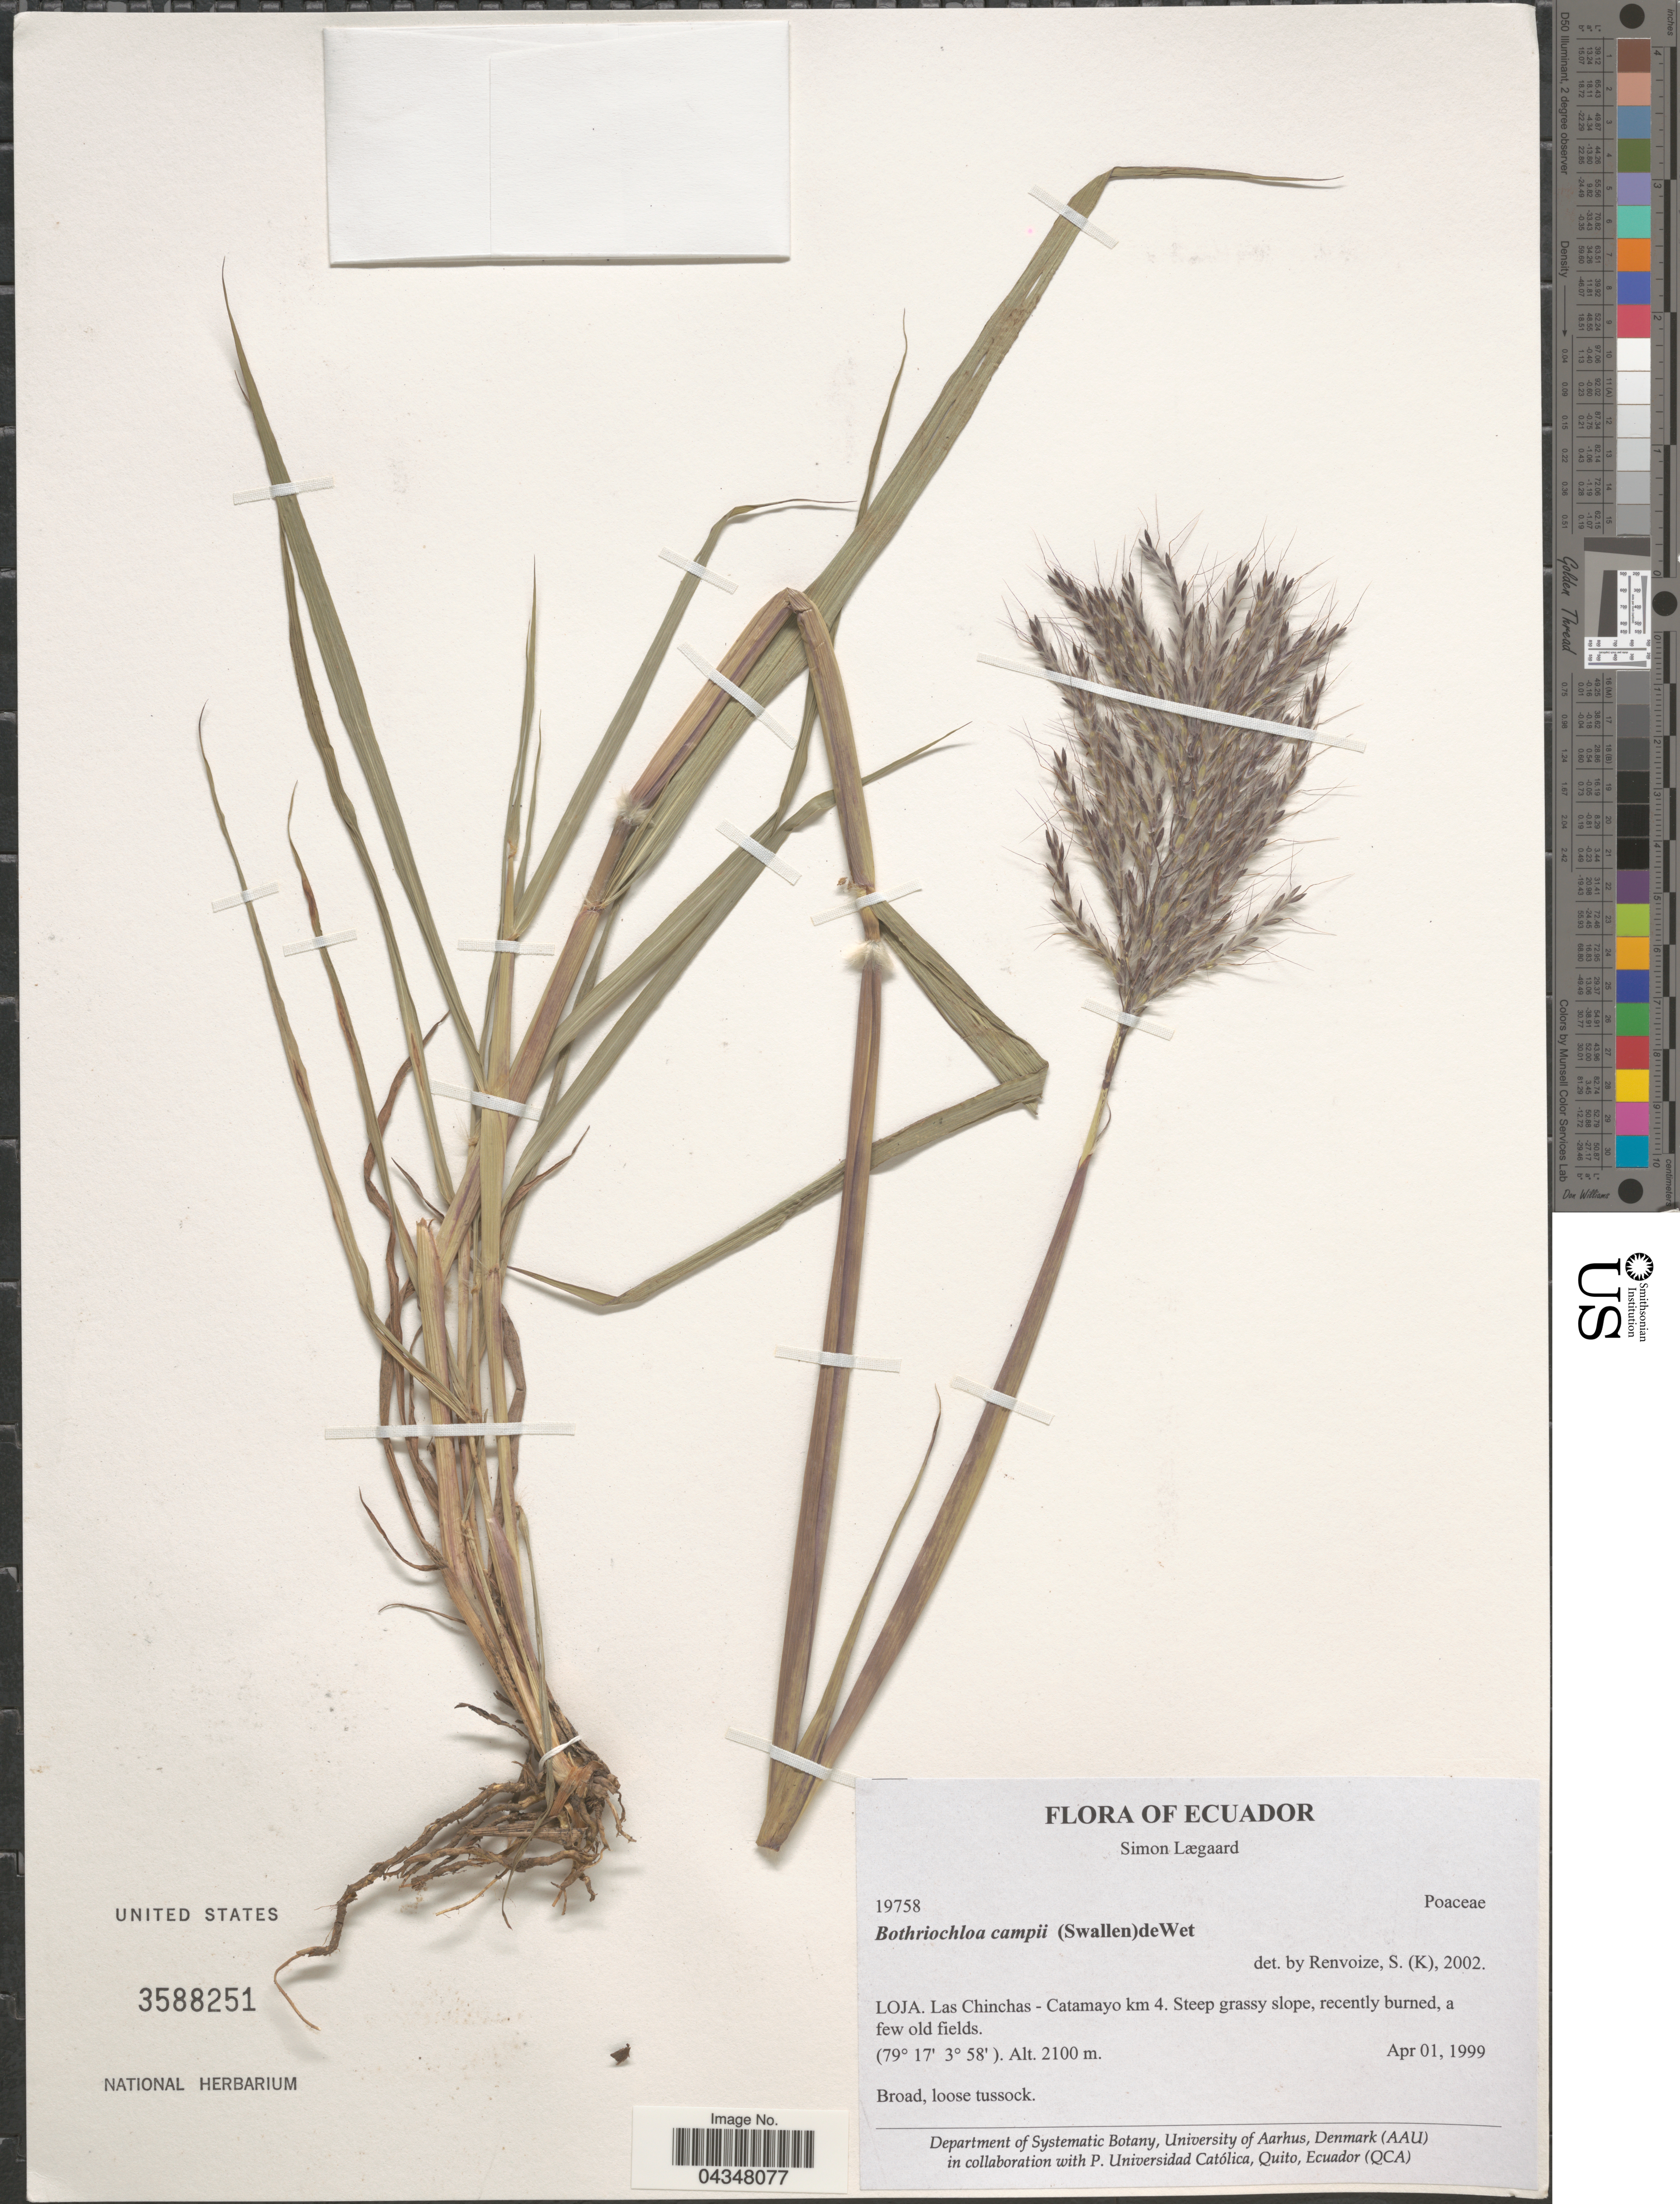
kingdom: Plantae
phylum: Tracheophyta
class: Liliopsida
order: Poales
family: Poaceae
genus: Bothriochloa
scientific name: Bothriochloa campii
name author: (Swallen) de Wet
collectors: S. Lægaard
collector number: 19758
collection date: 1999-04-01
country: Ecuador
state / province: Loja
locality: Las Chinchas - Catamayo km 4.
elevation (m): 2100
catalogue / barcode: US 3588251